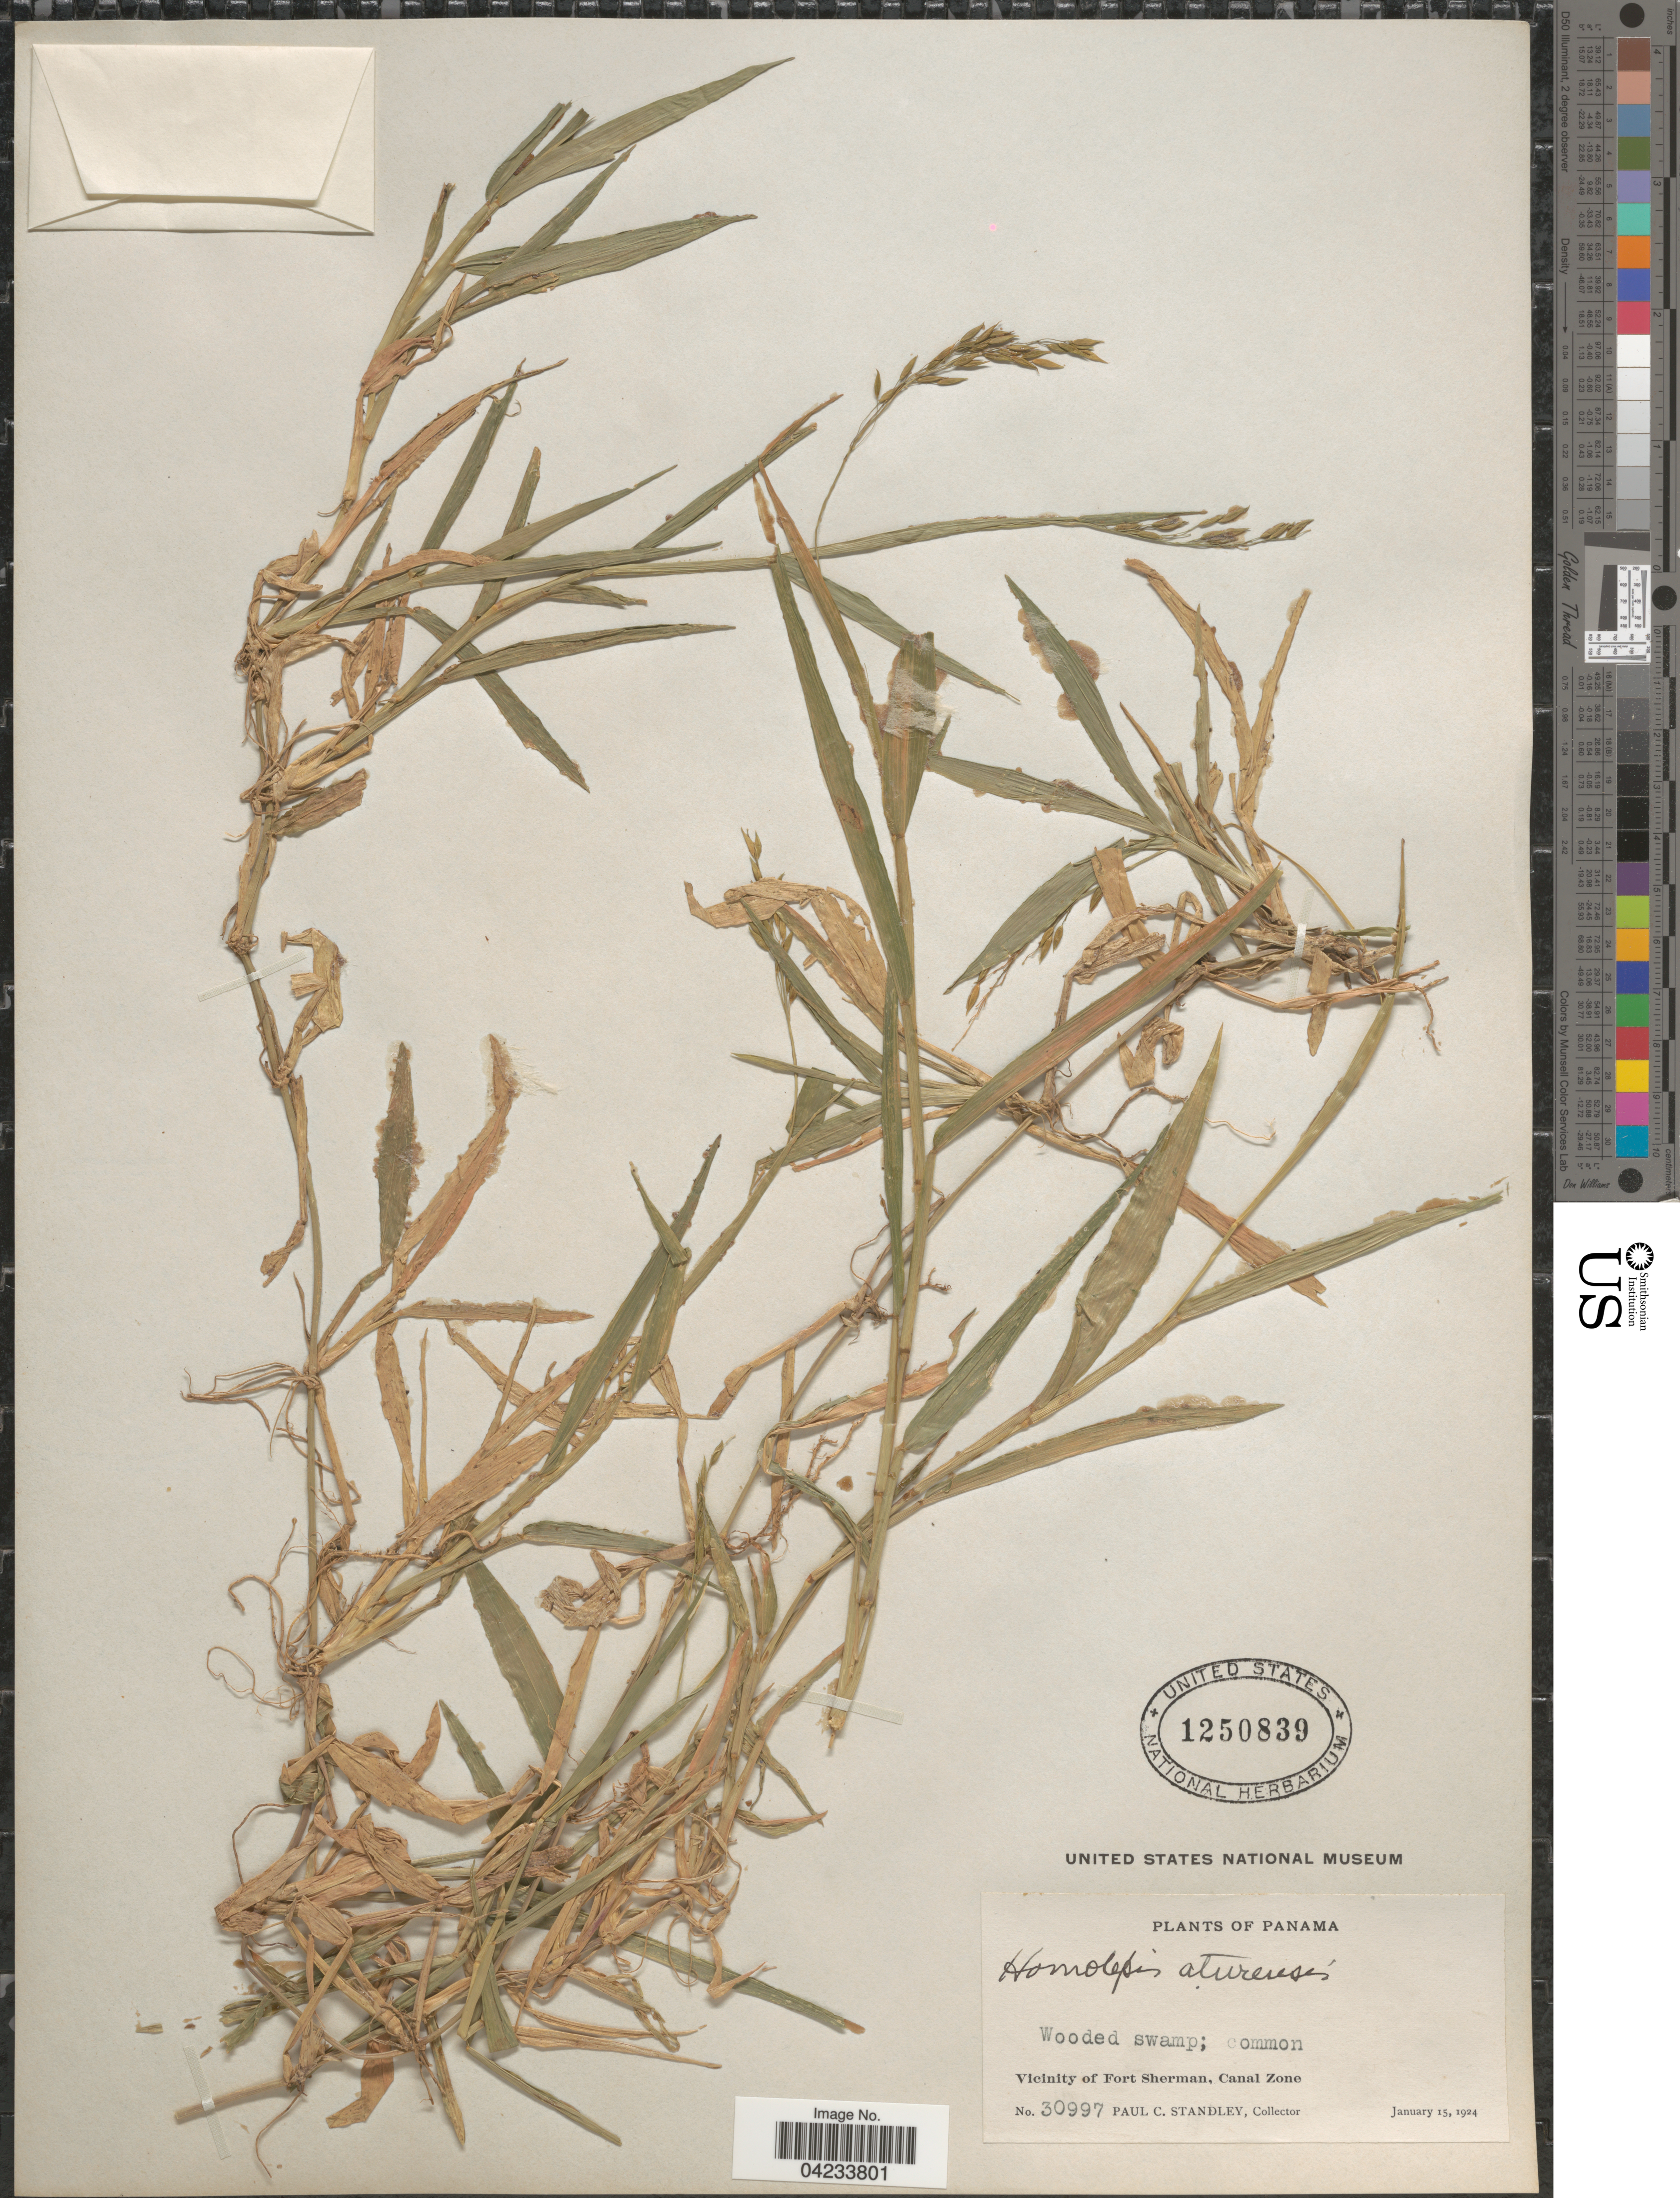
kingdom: Plantae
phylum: Tracheophyta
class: Liliopsida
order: Poales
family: Poaceae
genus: Homolepis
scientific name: Homolepis aturensis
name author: (Kunth) Chase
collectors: P. C. Standley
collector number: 30997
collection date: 1924-01-15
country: Panama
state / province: Colón / Panamá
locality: Vicinity of Fort Sherman, Canal Zone.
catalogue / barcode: US 1250839